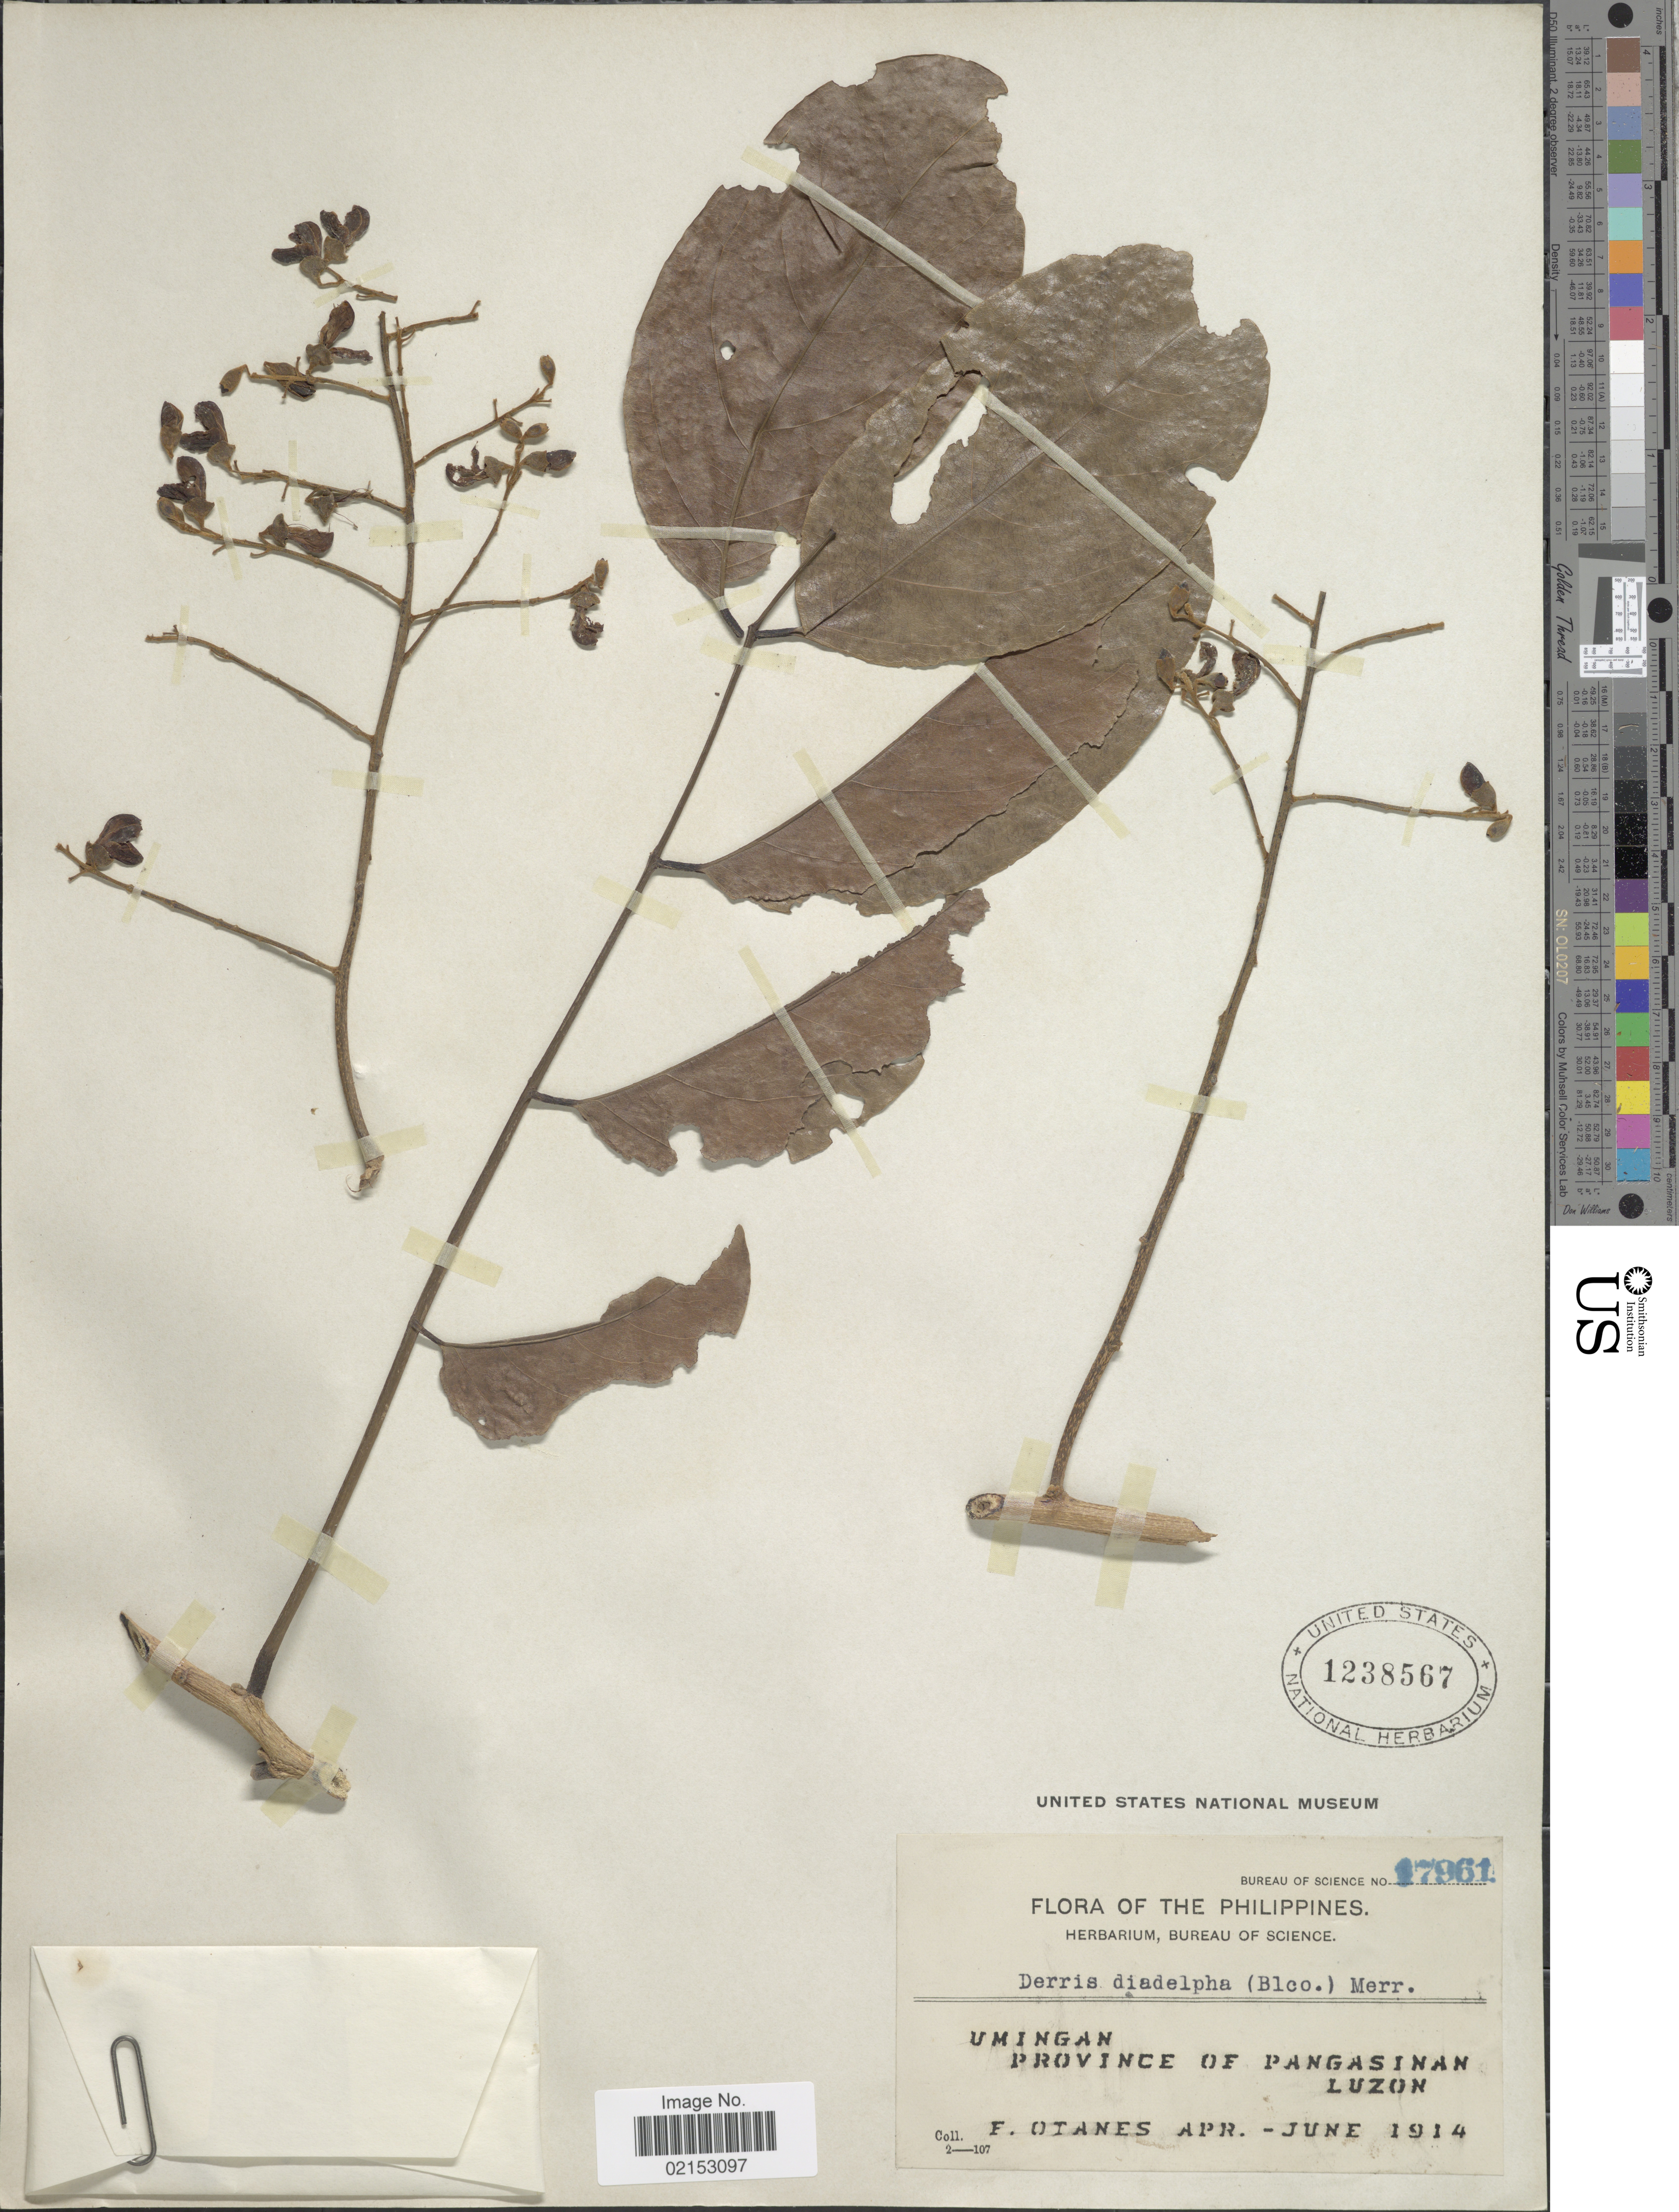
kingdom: Plantae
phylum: Tracheophyta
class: Magnoliopsida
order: Fabales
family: Fabaceae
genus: Aganope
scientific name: Aganope heptaphylla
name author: (L.) Polhill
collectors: F. Q. Otanes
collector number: Bureau of Science 17961*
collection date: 1914-04/1914-06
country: Philippines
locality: Umingan, Province of Pangasinan, Luzon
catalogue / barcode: US 1238567